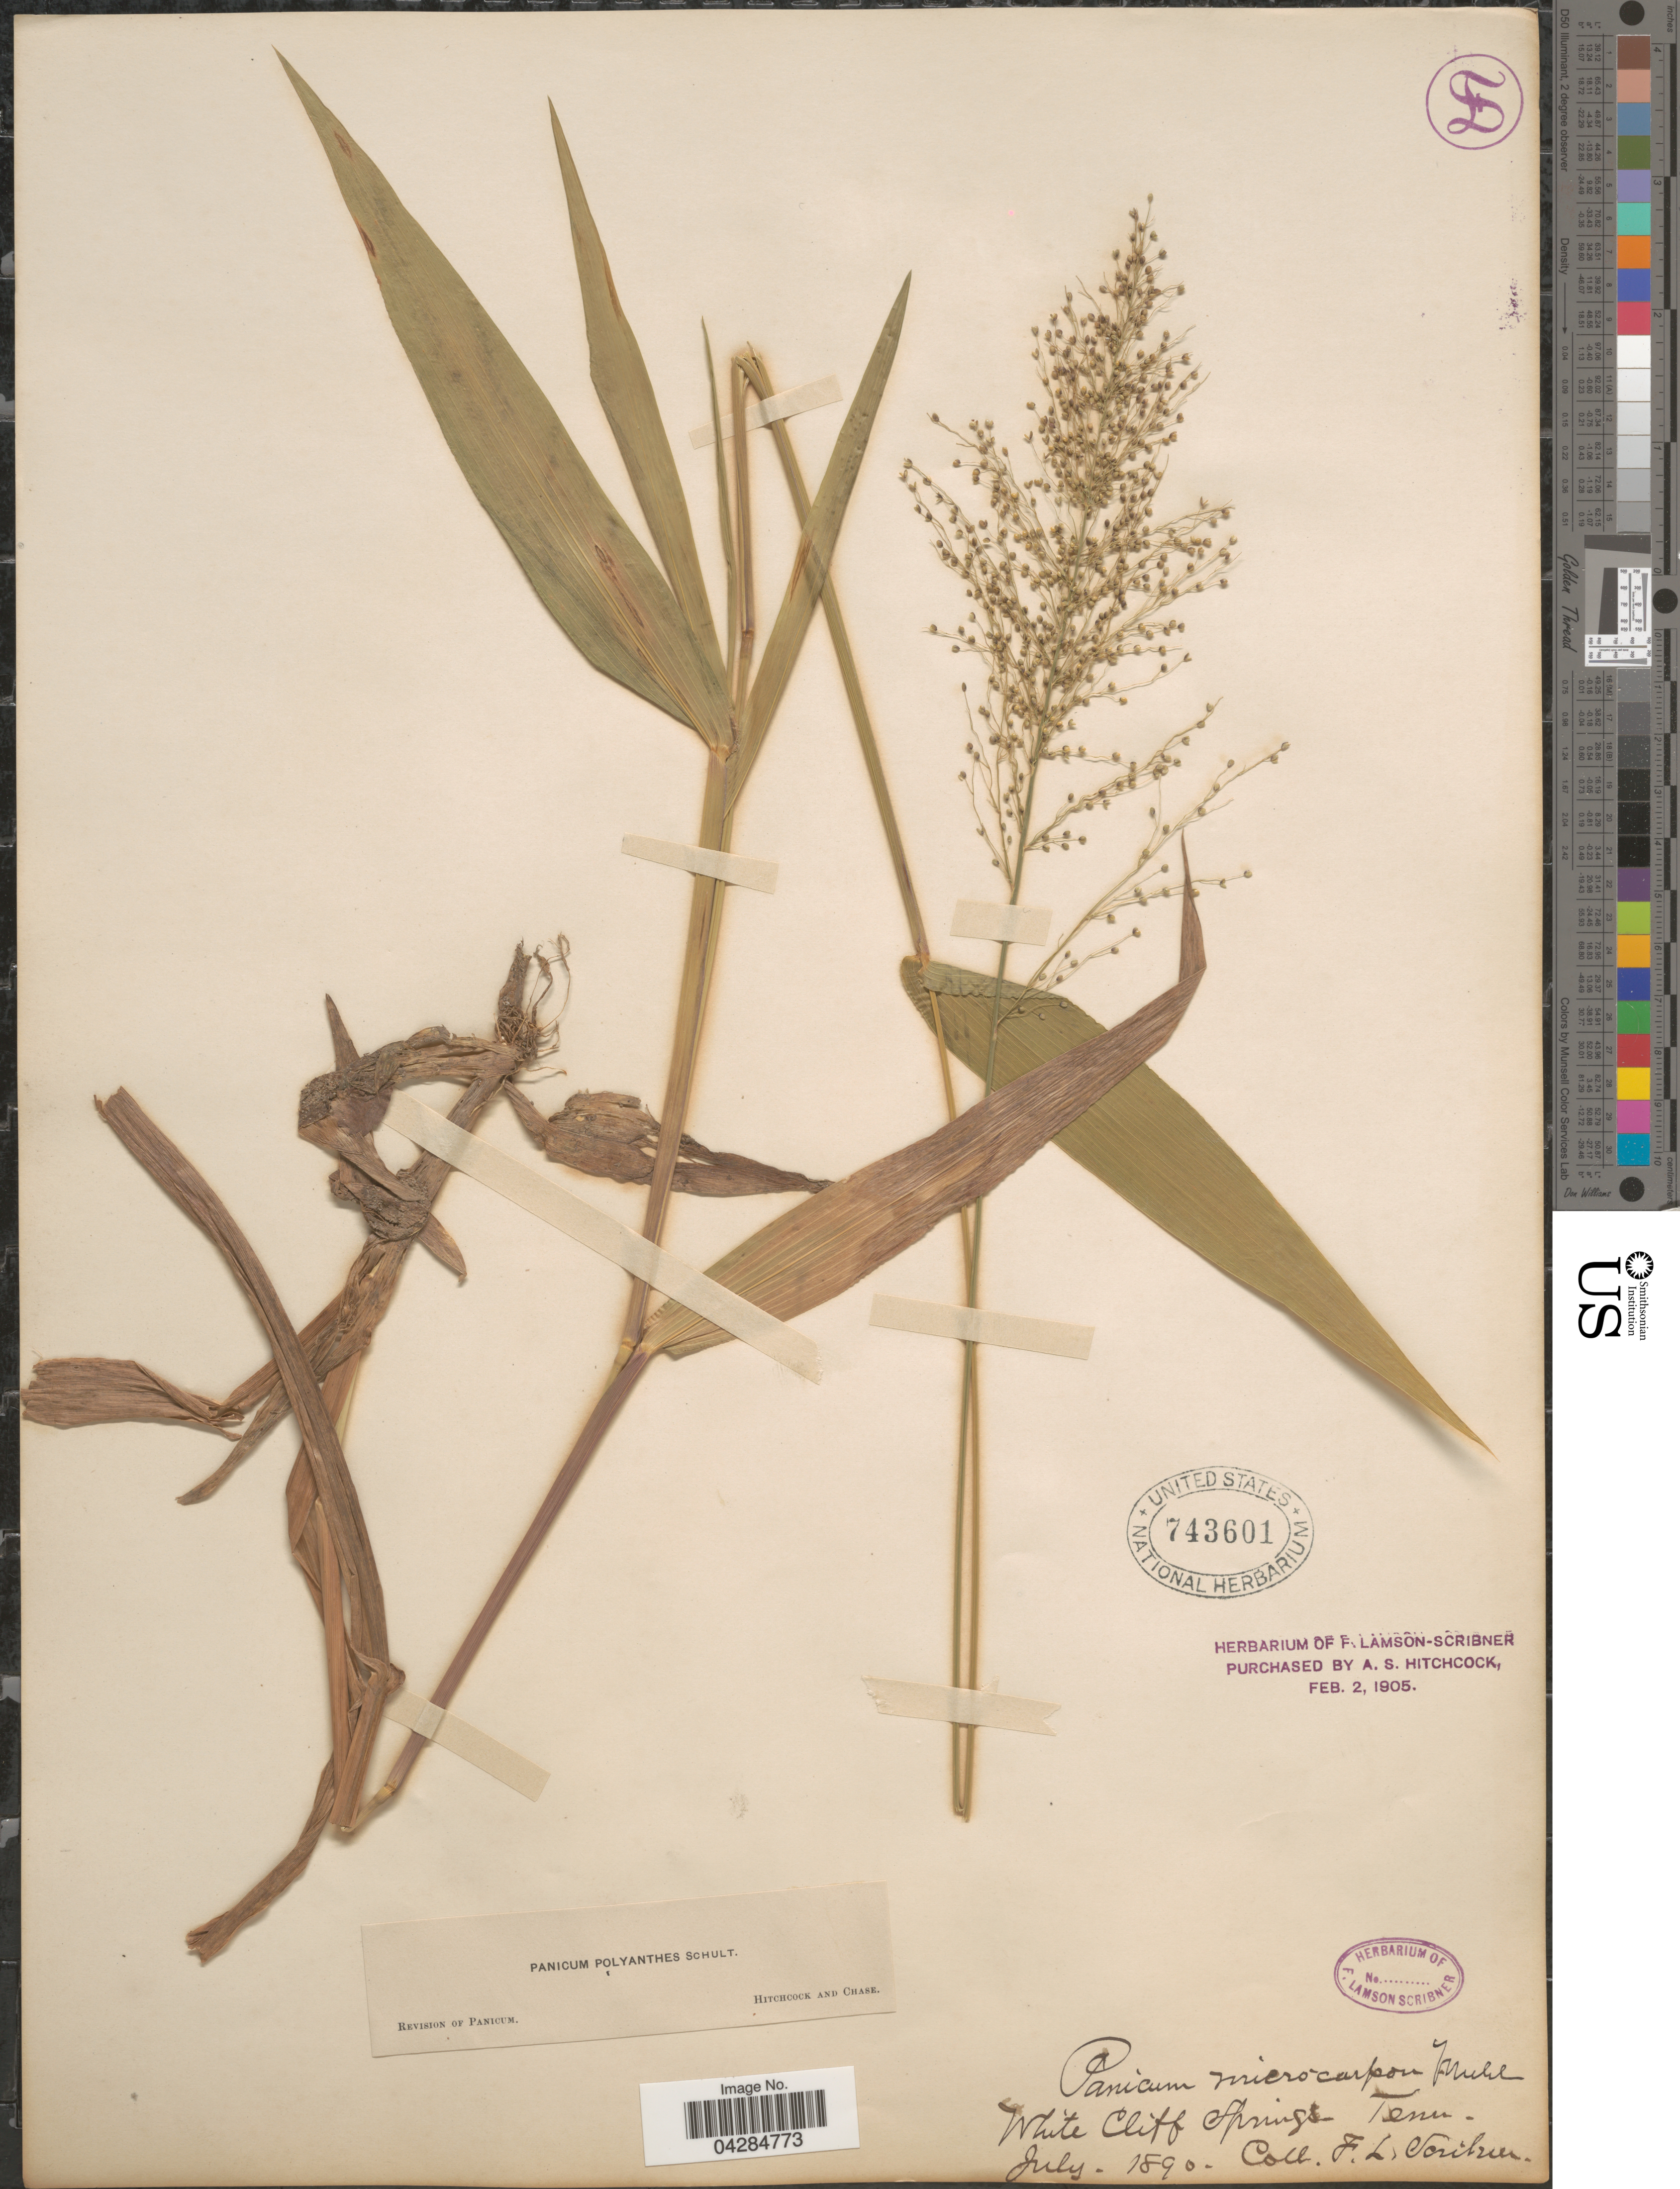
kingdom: Plantae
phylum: Tracheophyta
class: Liliopsida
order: Poales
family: Poaceae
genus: Dichanthelium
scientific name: Dichanthelium polyanthes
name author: (Schult.) Mohlenbr.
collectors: F. Lamson-Scribner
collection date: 1890-07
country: United States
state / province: Tennessee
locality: White Cliff Springs.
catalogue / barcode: US 743601